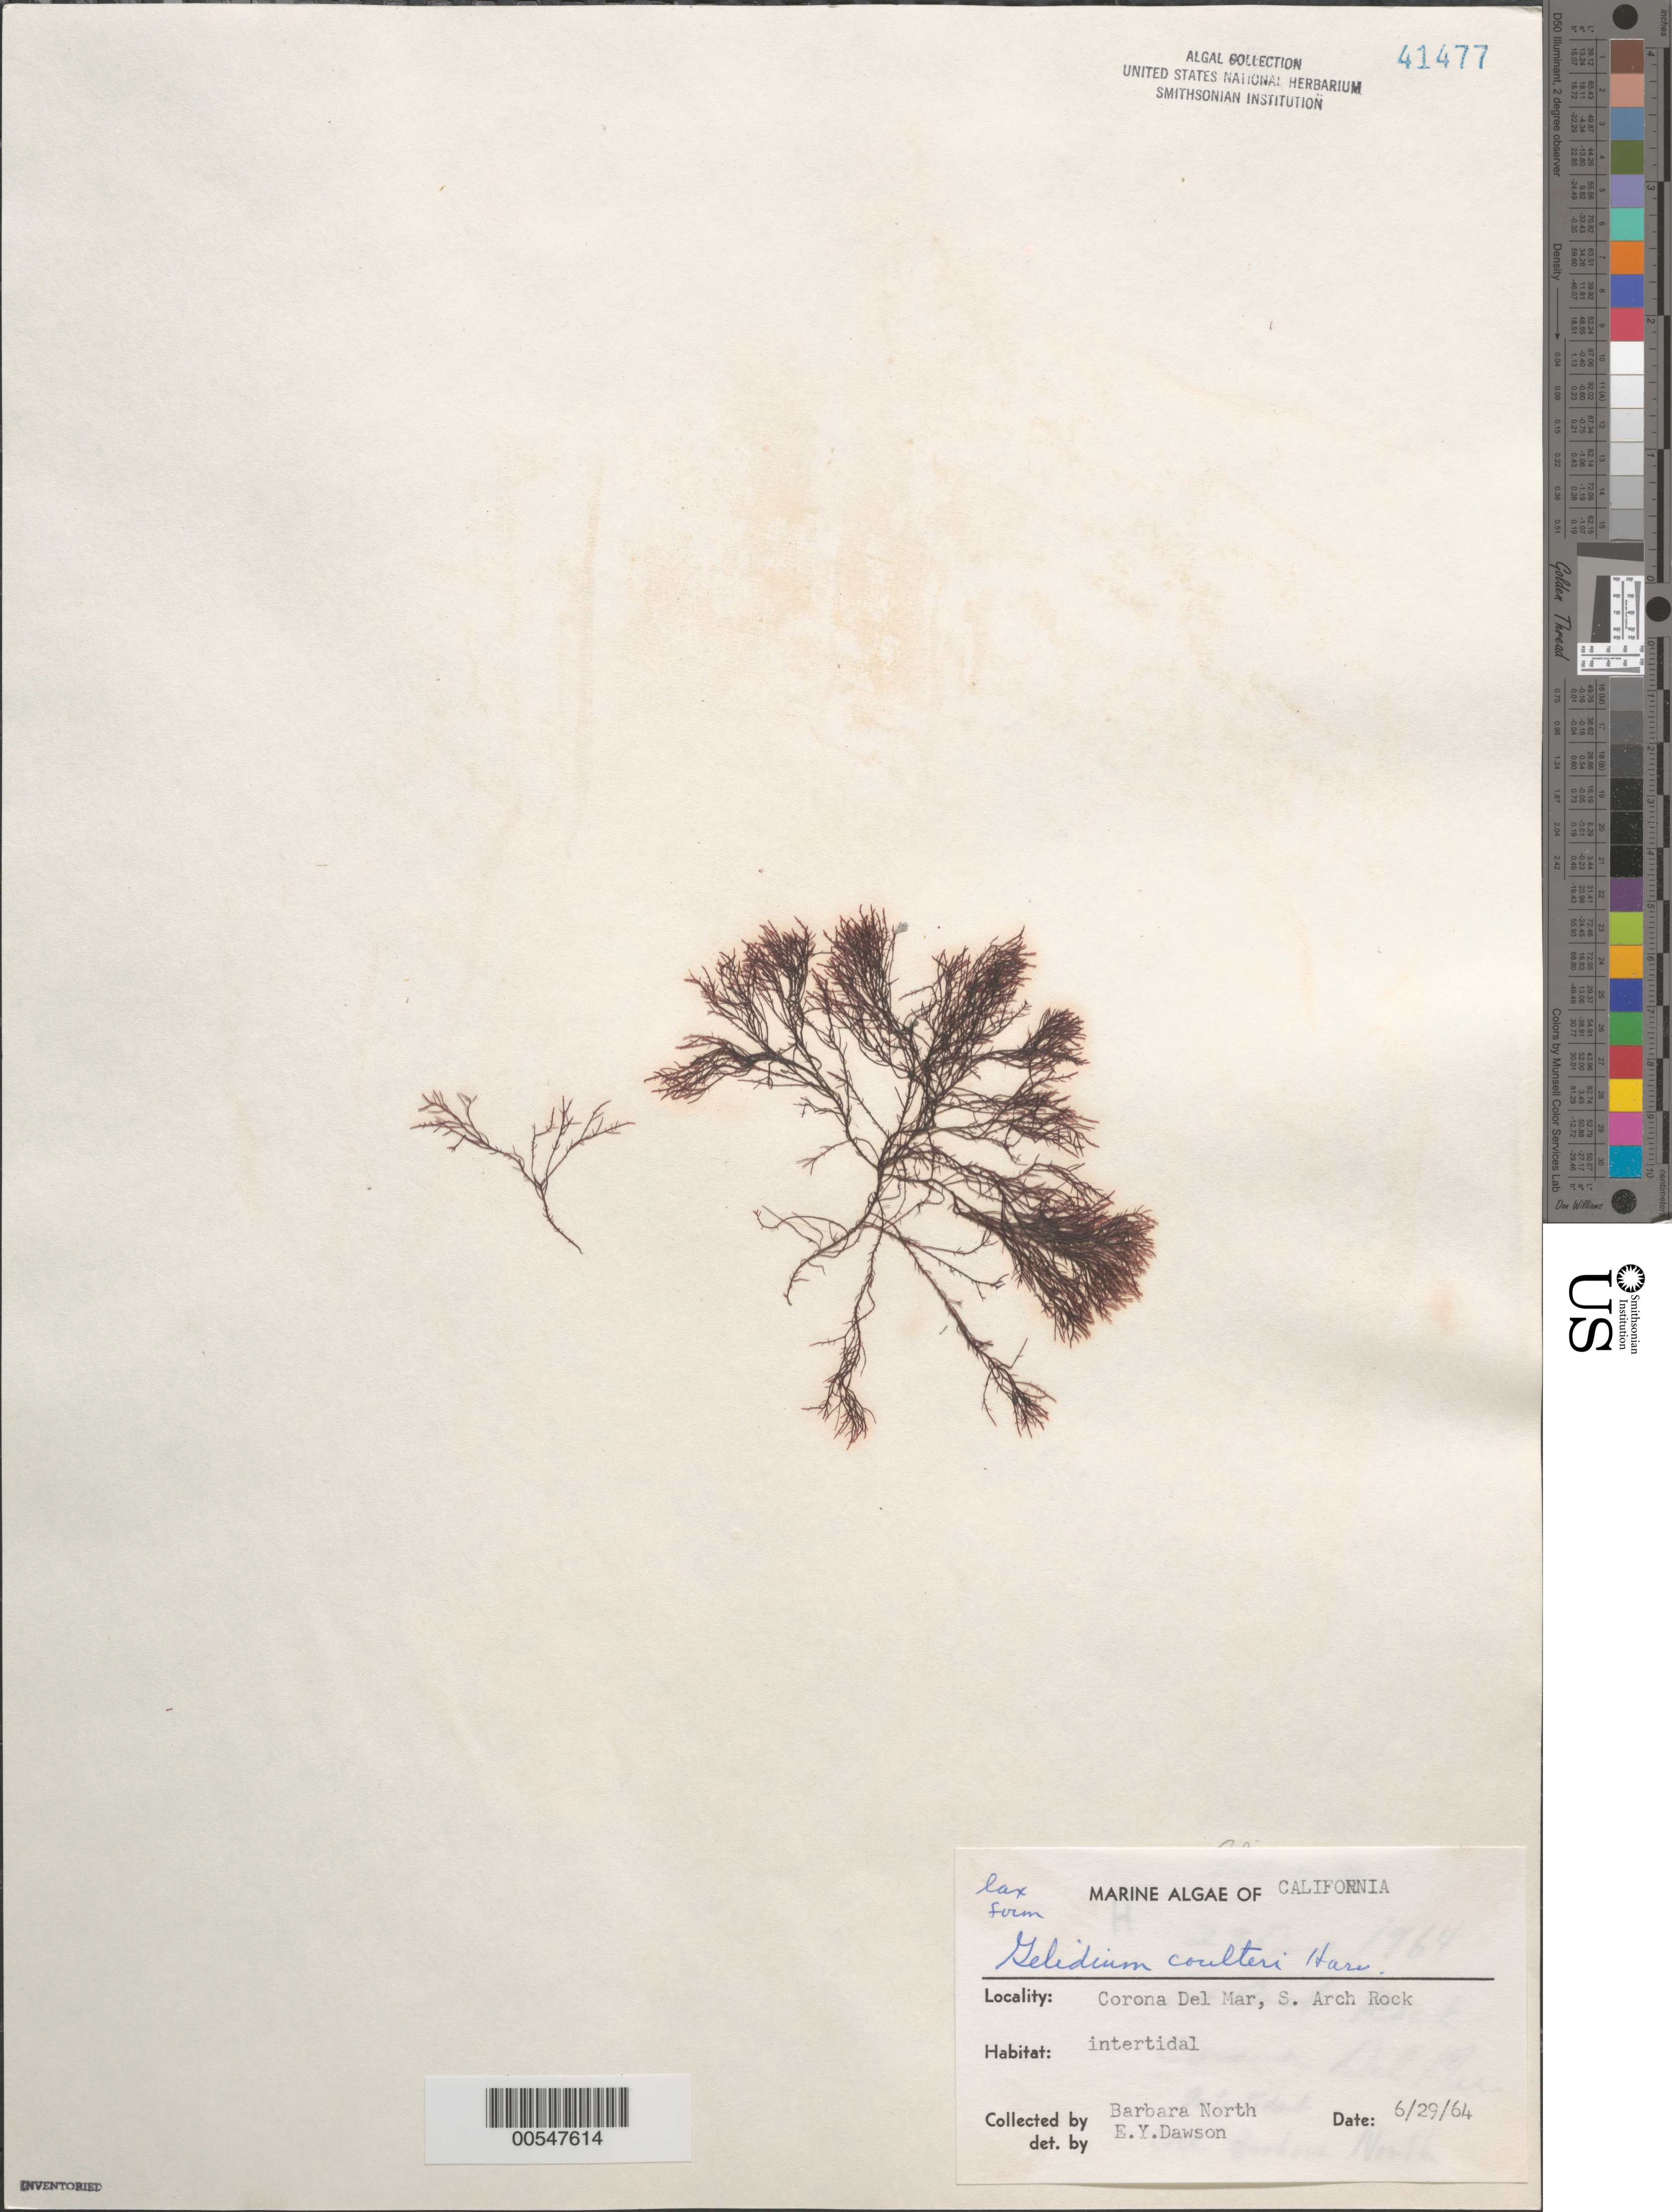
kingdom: Plantae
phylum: Rhodophyta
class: Florideophyceae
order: Gelidiales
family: Gelidiaceae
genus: Gelidium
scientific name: Gelidium coulteri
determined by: Dawson, E. Y.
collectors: B. North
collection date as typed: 29 Jun 1964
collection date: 1964-06-29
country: United States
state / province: California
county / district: Orange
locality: Arch Rock, Corona del Mar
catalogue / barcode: US 41477